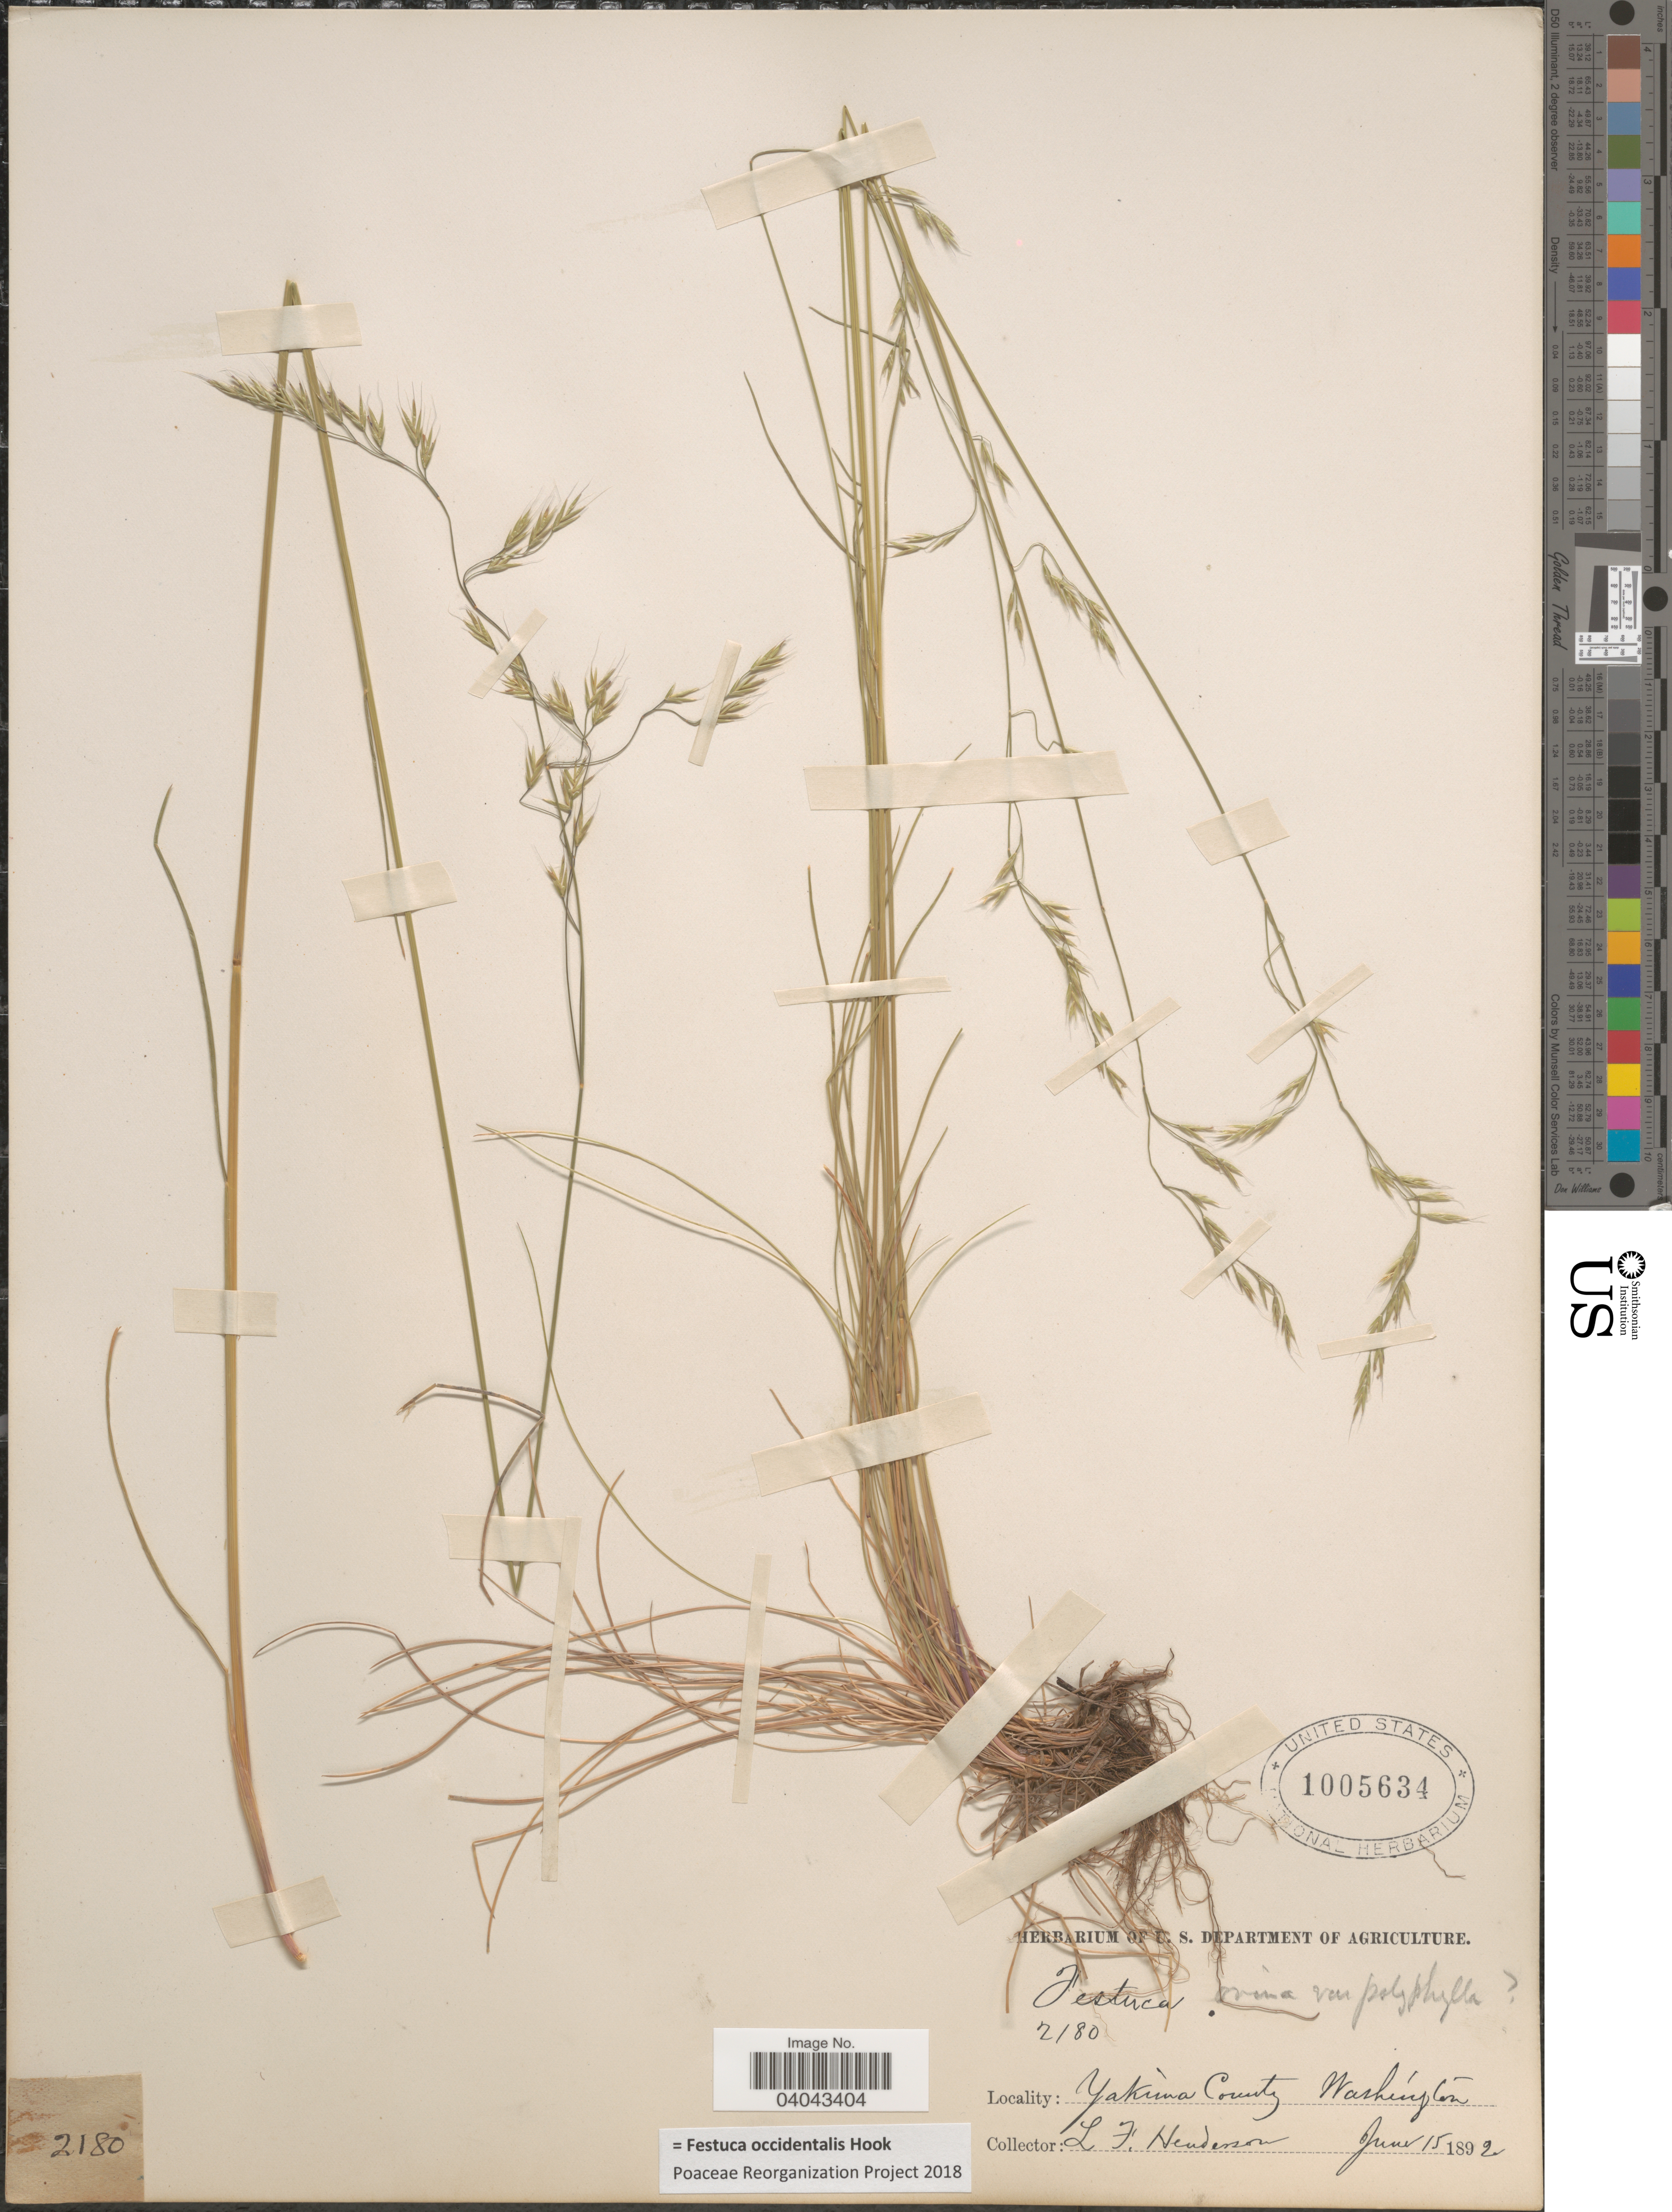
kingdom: Plantae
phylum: Tracheophyta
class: Liliopsida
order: Poales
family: Poaceae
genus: Festuca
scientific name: Festuca occidentalis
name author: Hook.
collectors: L. Henderson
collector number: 2180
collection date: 1892-06-15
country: United States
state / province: Washington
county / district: Yakima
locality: Yakima County.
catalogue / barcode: US 1005634